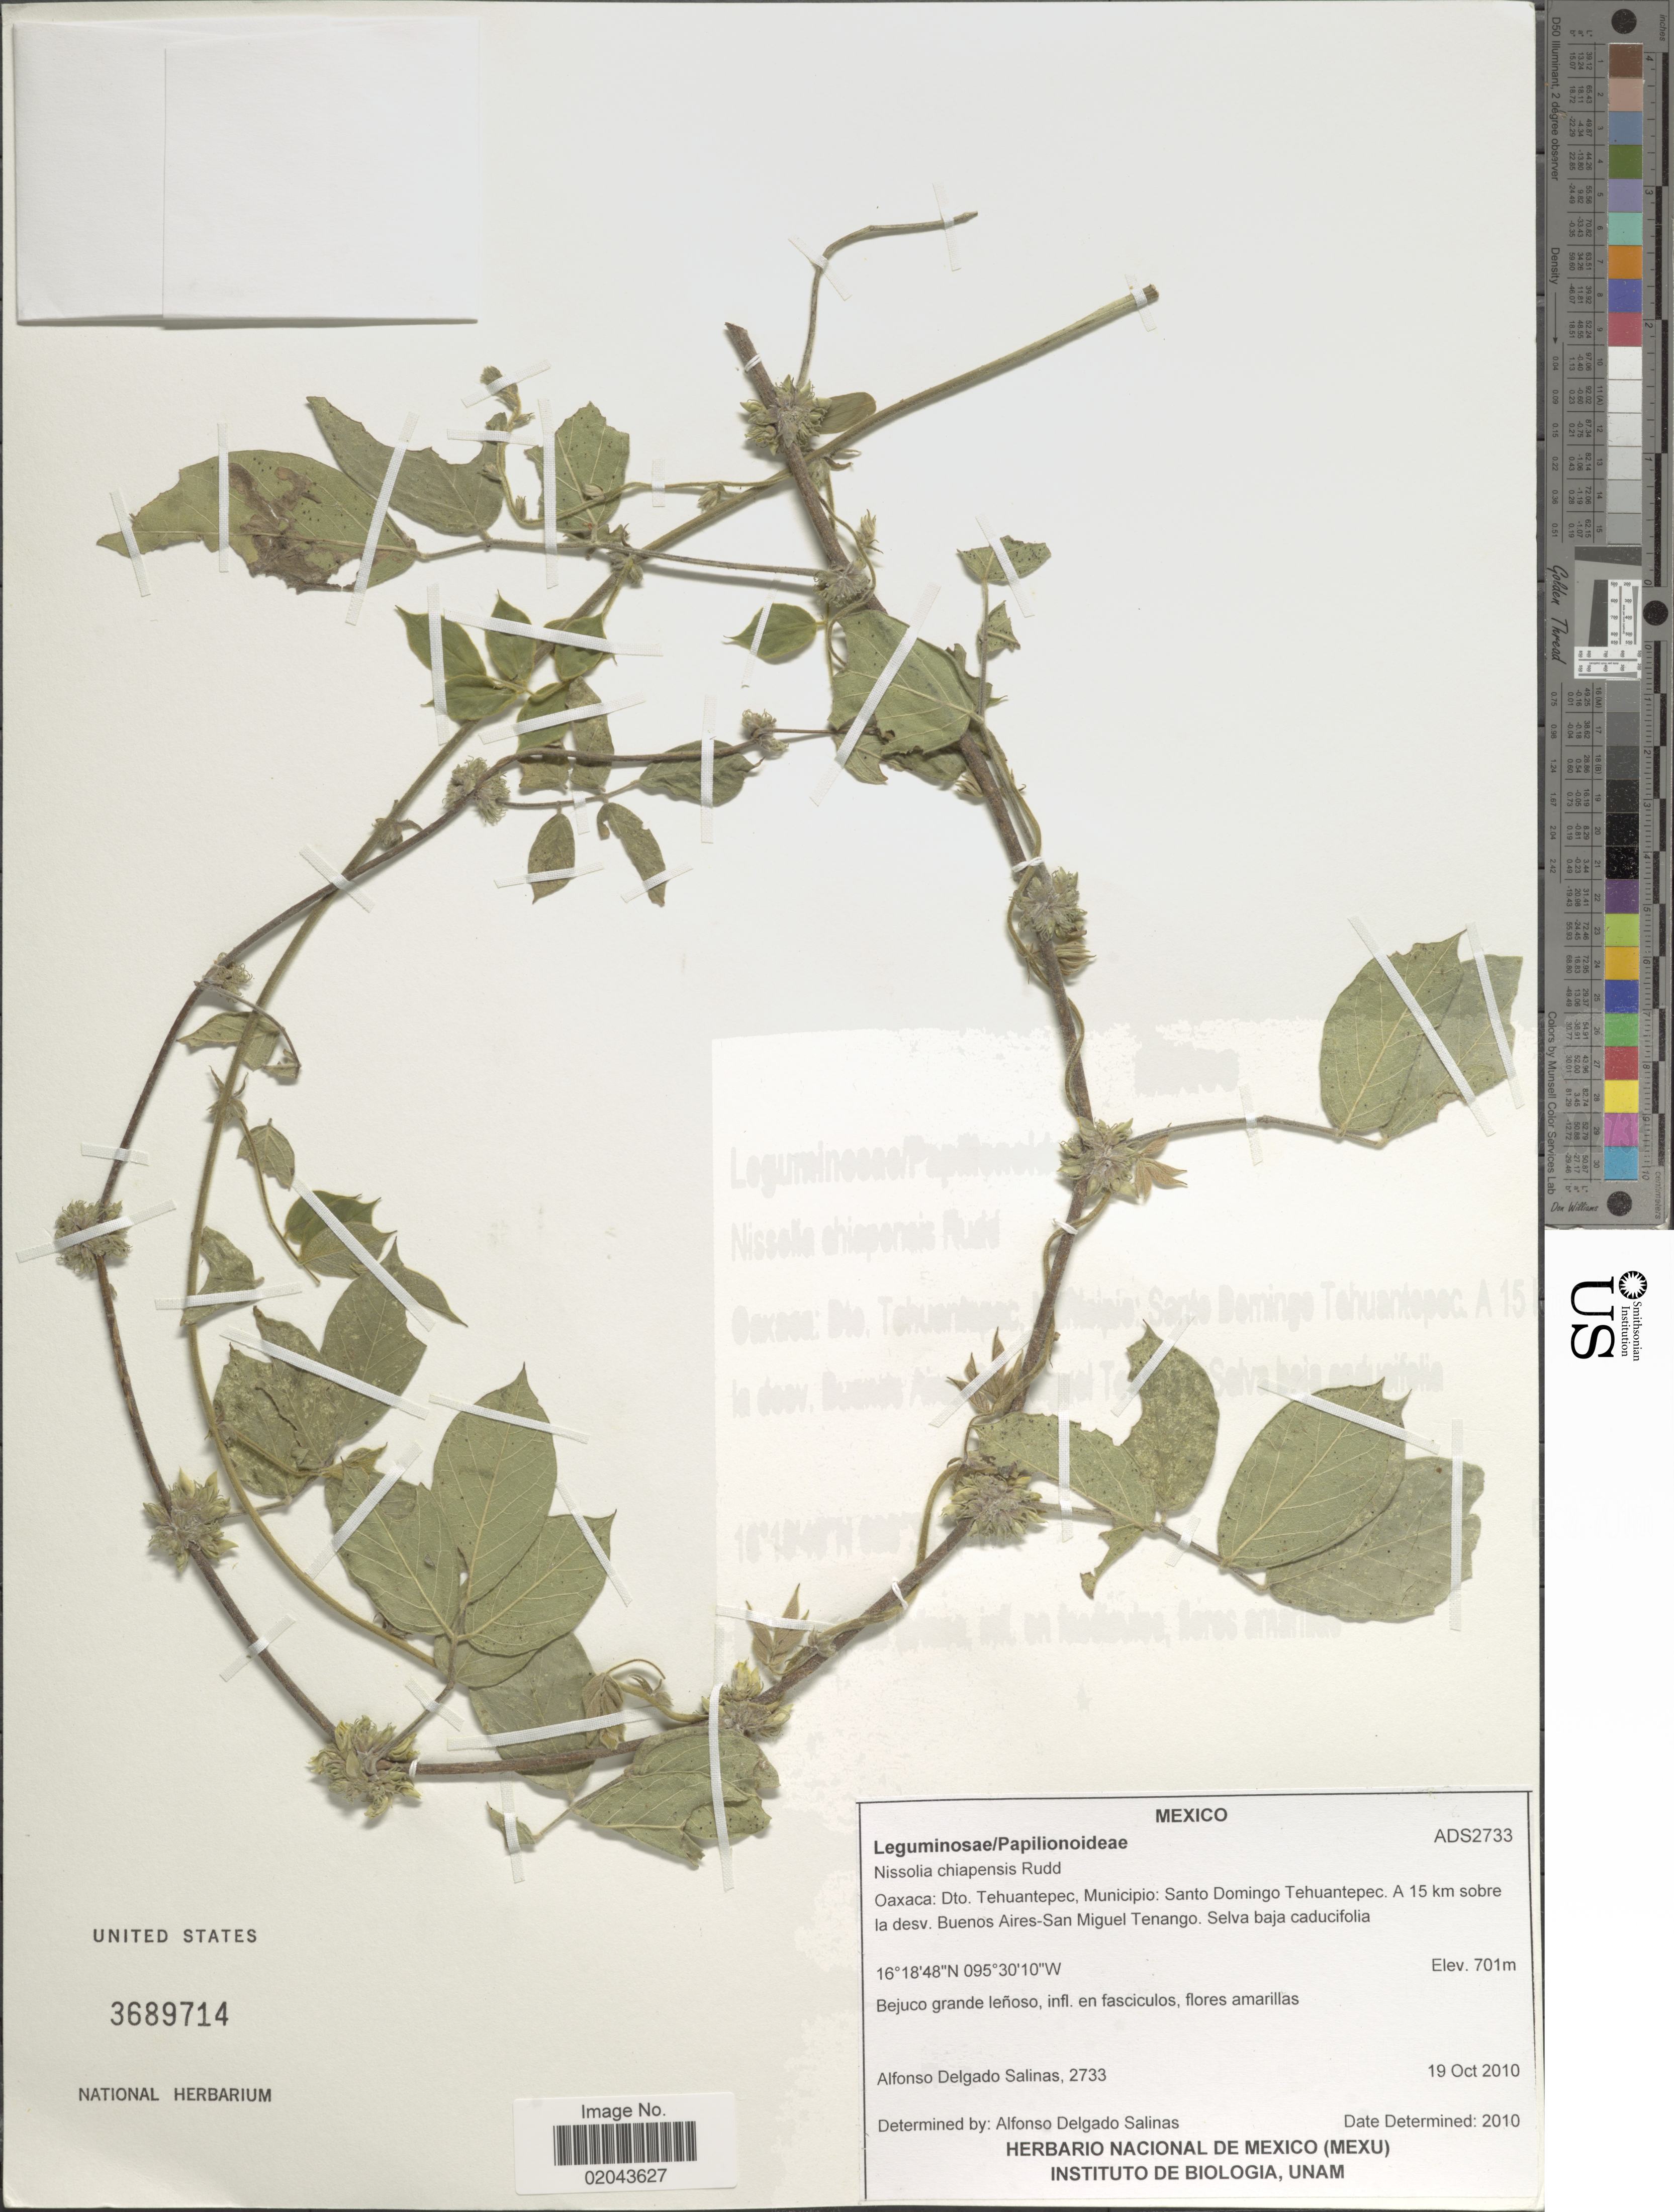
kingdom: Plantae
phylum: Tracheophyta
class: Magnoliopsida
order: Fabales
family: Fabaceae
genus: Nissolia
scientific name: Nissolia chiapensis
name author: Rudd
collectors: A. Delgado S.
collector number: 2733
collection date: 2010-10-19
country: Mexico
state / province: Oaxaca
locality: Dto. Tehuantepec, Municipio: Santo Domingo Tehuantepec, a 15 km sobre la desv. Buenos Aires-San MIguel Tenango.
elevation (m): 701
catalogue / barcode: US 3689714